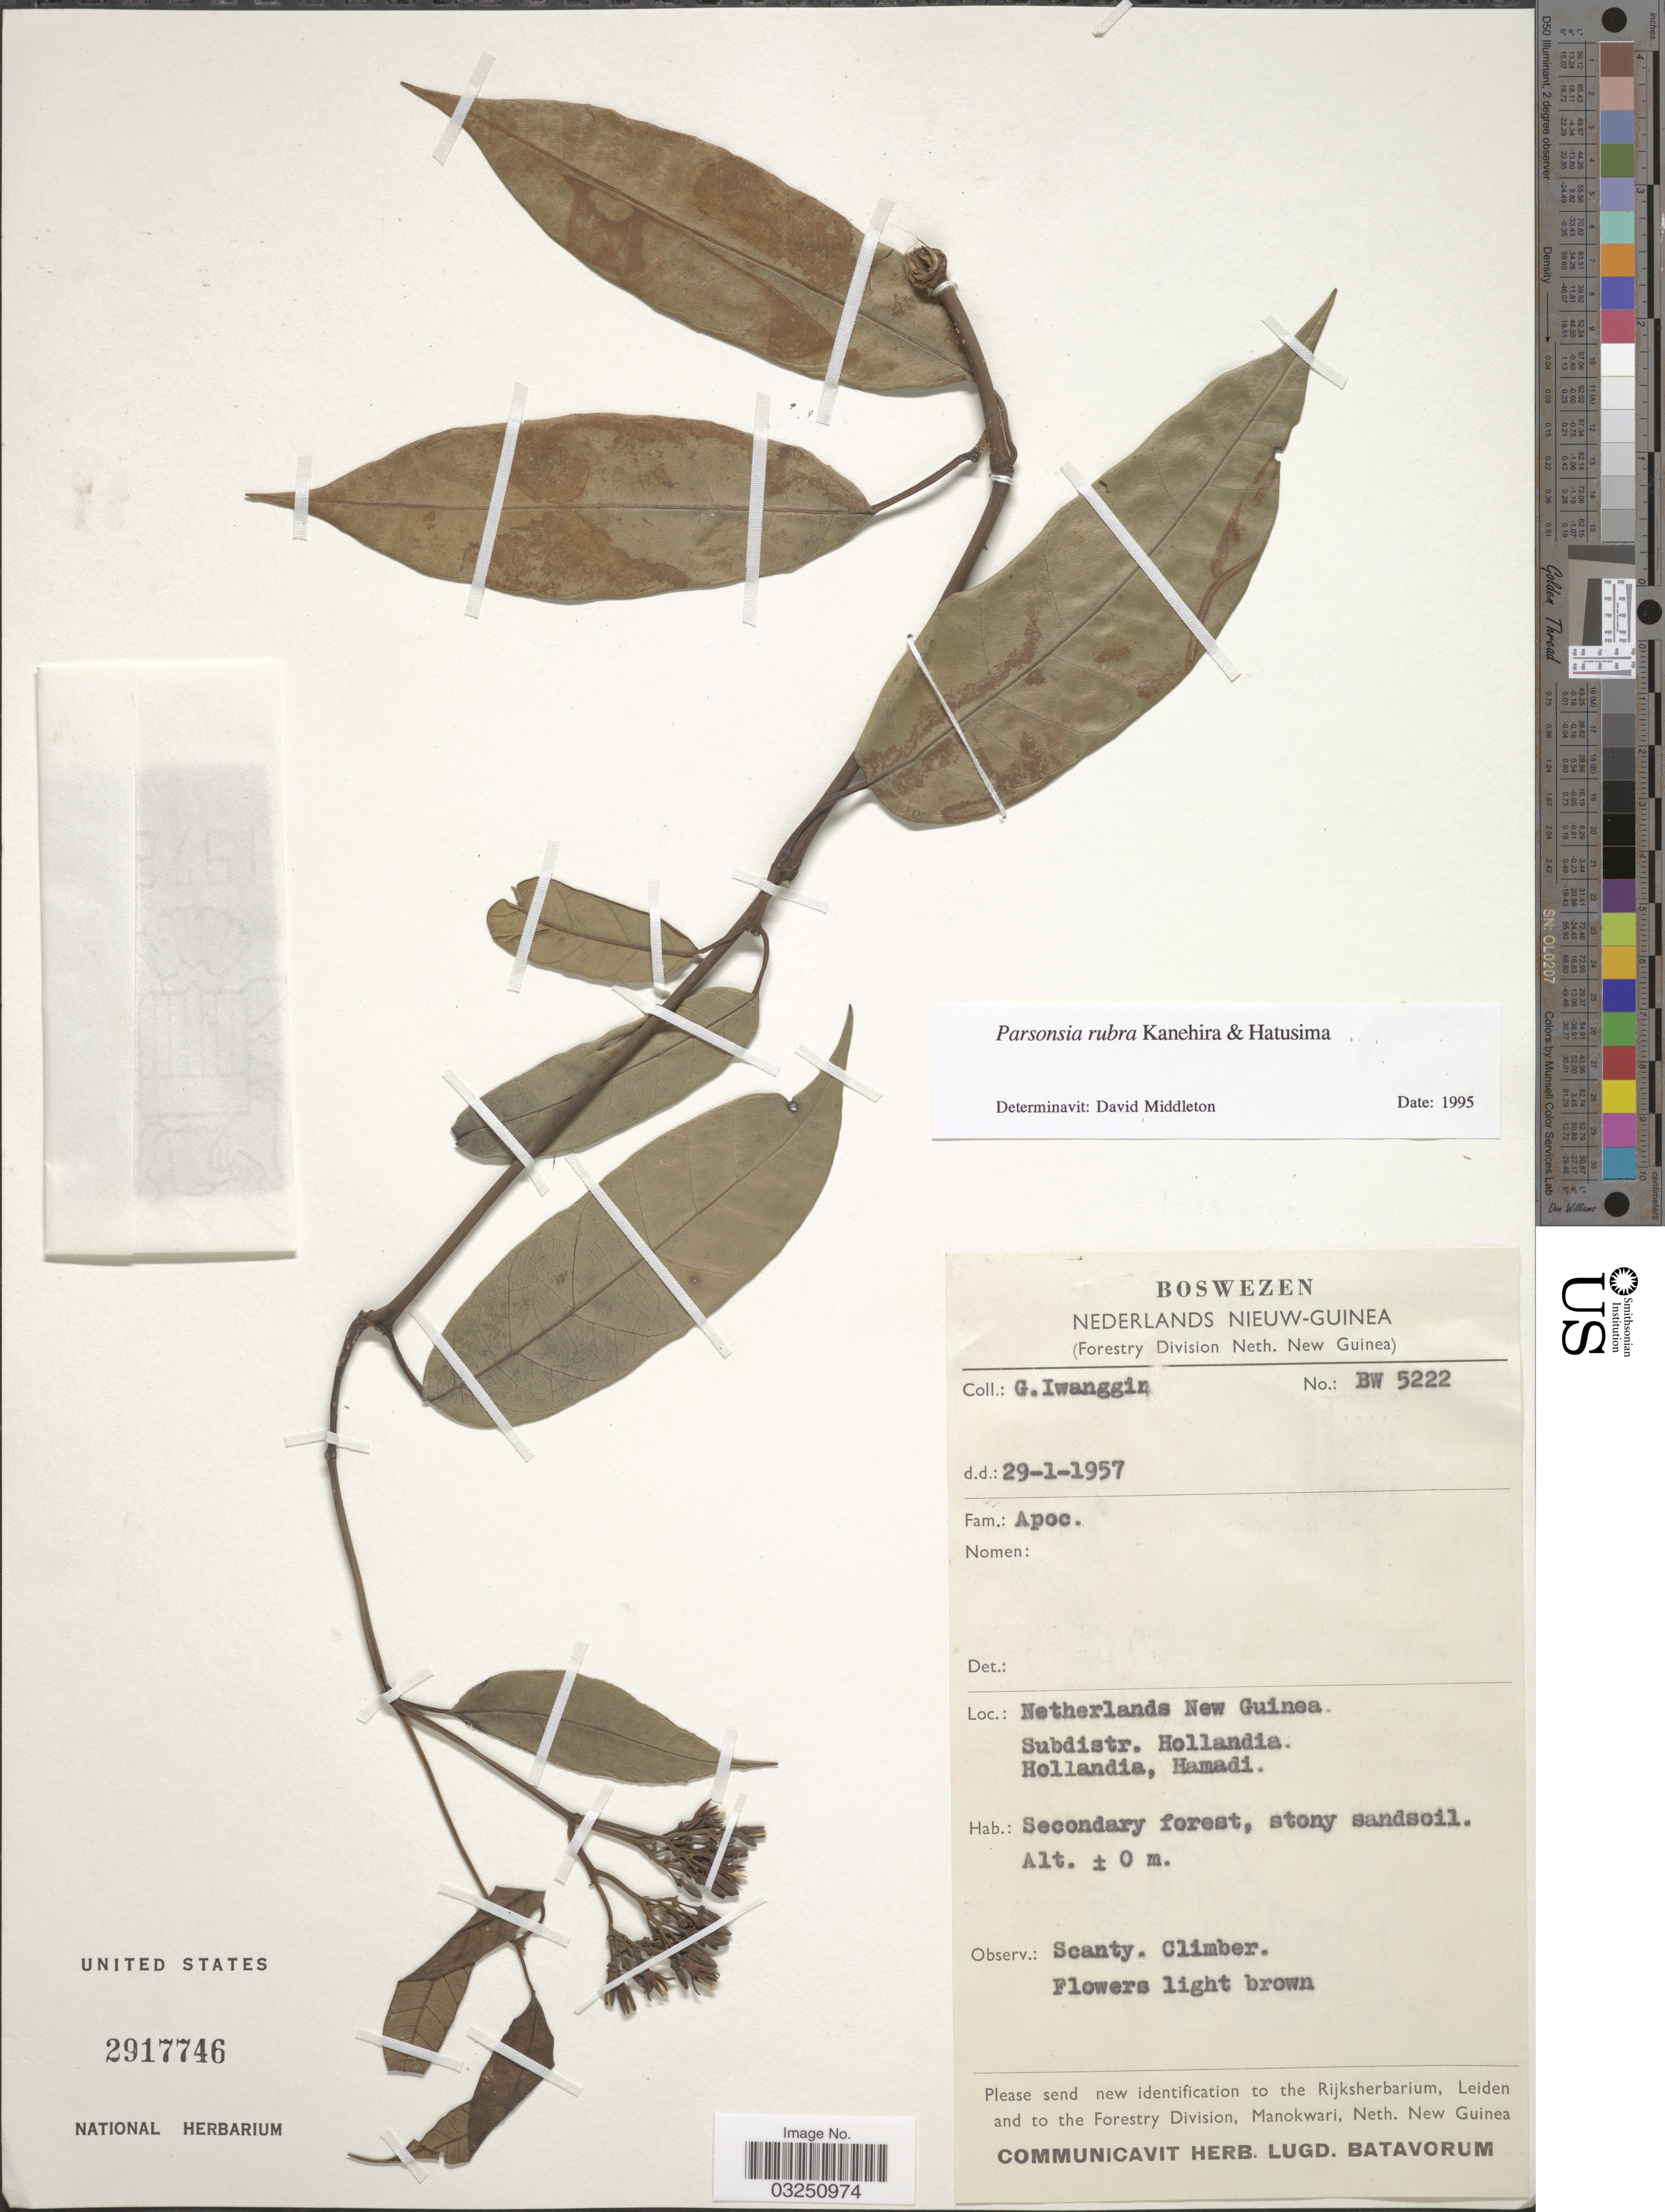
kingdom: Plantae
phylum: Tracheophyta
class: Magnoliopsida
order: Myrtales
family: Lythraceae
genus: Parsonsia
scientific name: Parsonsia rubra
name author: Kaneh. & Hatus.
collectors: G. Iwanggin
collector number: BW 5222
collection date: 1957-01-29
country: Indonesia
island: New Guinea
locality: Nederlands Nieuw-Guinea. Netherlands New Guinea. Subdistr. Hollandia. Hollandia, Hamadi.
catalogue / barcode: US 2917746